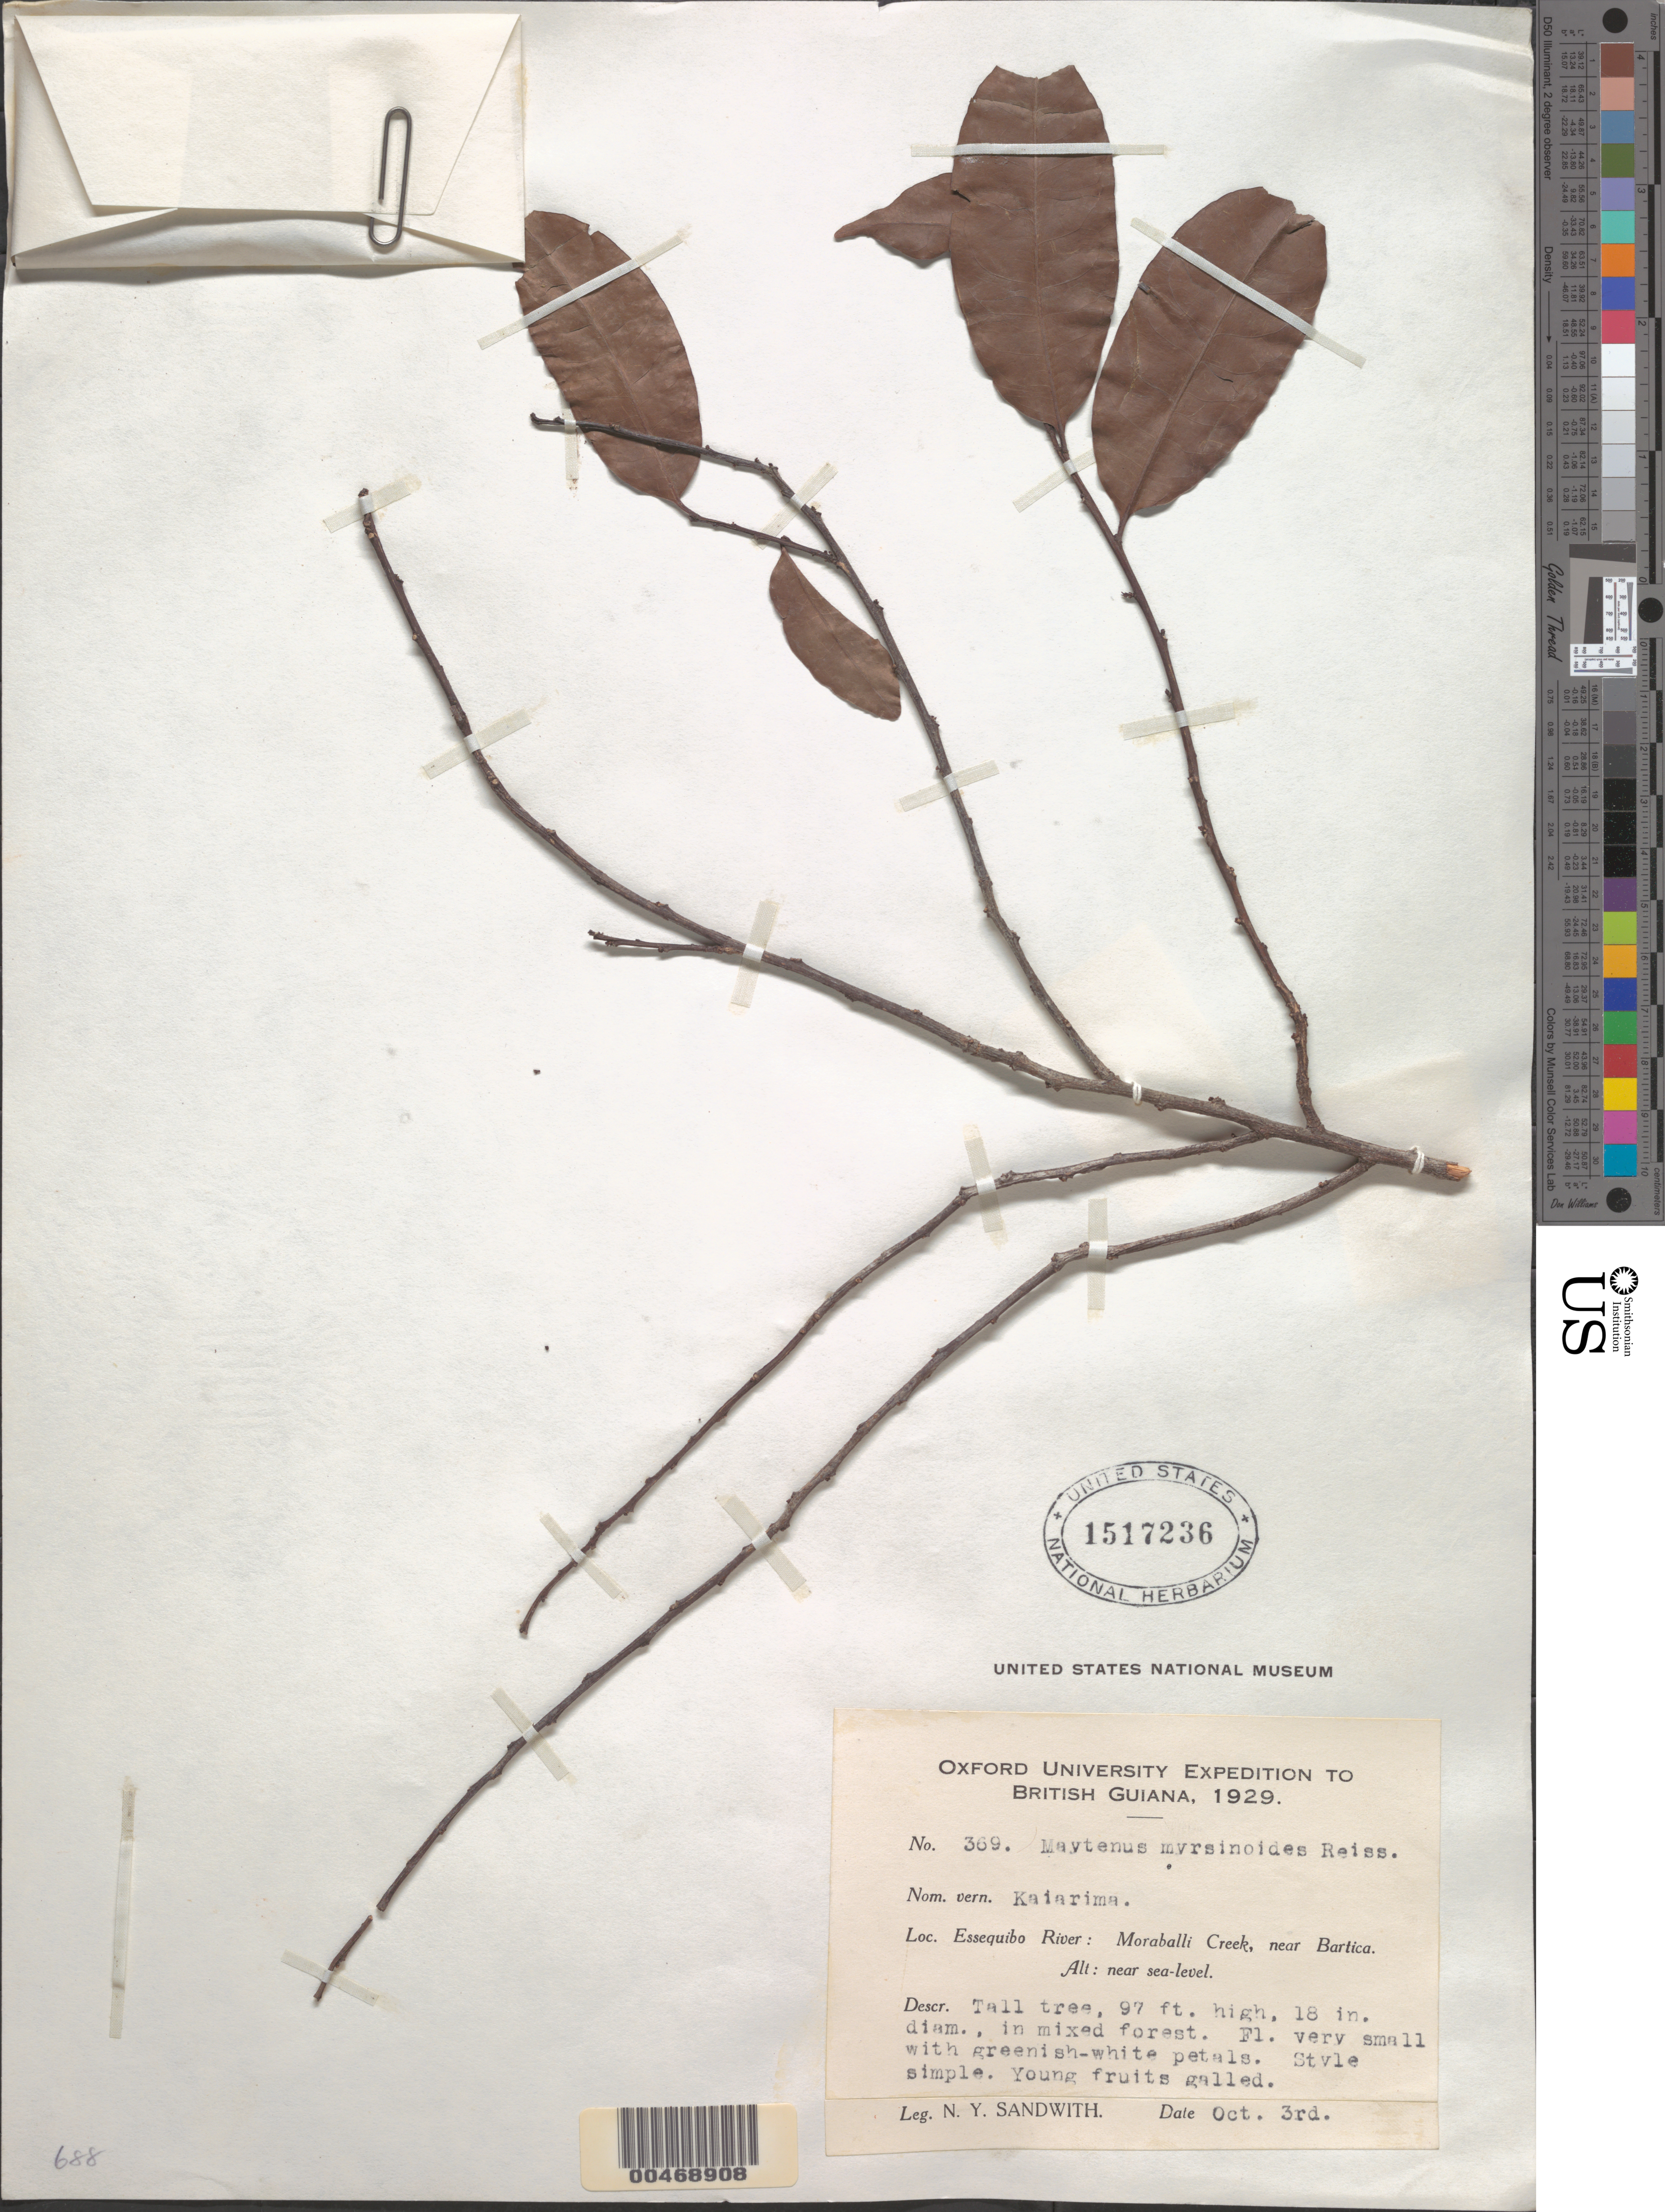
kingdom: Plantae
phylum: Tracheophyta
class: Magnoliopsida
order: Celastrales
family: Celastraceae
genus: Maytenus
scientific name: Maytenus myrsinoides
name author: Reissek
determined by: Steyermark, Julian A., (VEN)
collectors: N. Y. Sandwith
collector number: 369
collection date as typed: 3-Oct-29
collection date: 1929-10-03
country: Guyana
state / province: U. Demerara-Berbice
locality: Moraballi Creek, Essequibo R., near Bartica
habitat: Mixed forest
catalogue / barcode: US 1517236